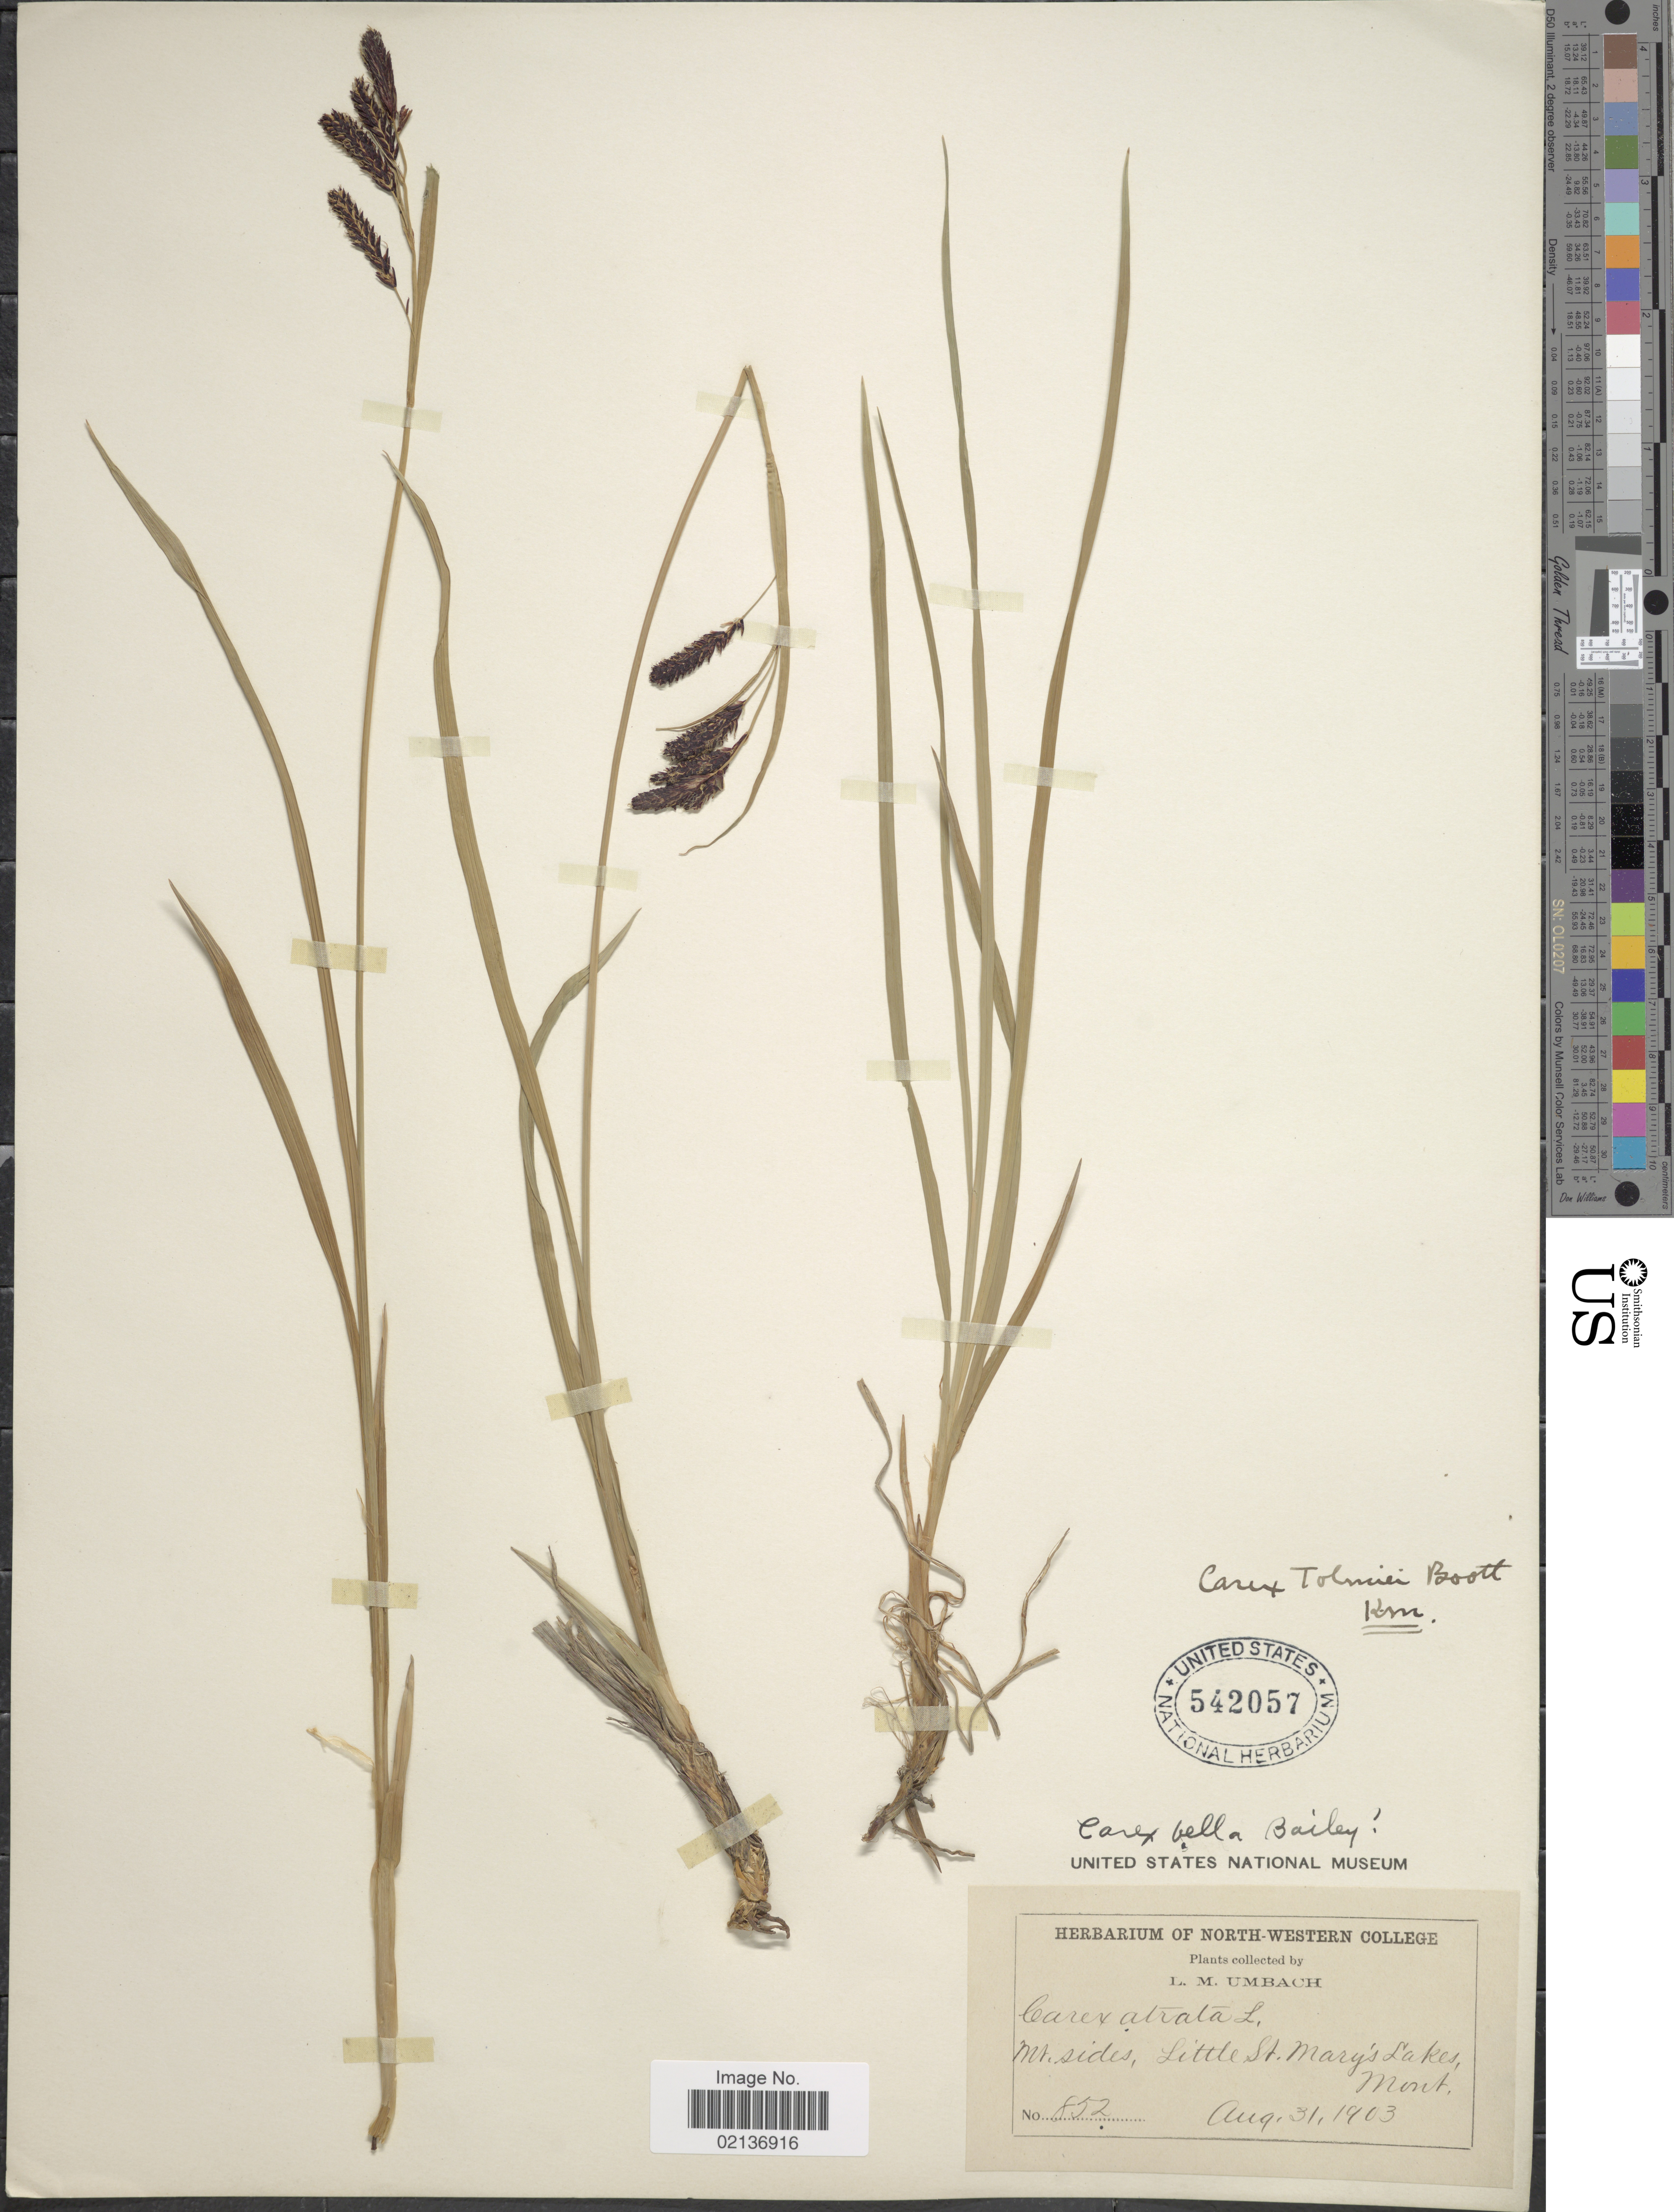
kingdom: Plantae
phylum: Tracheophyta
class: Liliopsida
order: Poales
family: Cyperaceae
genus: Carex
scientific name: Carex spectabilis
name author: Dewey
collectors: L. M. Umbach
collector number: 852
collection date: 1903-08-31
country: United States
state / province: Montana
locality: Little St. Mary's Lakes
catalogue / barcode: US 542057